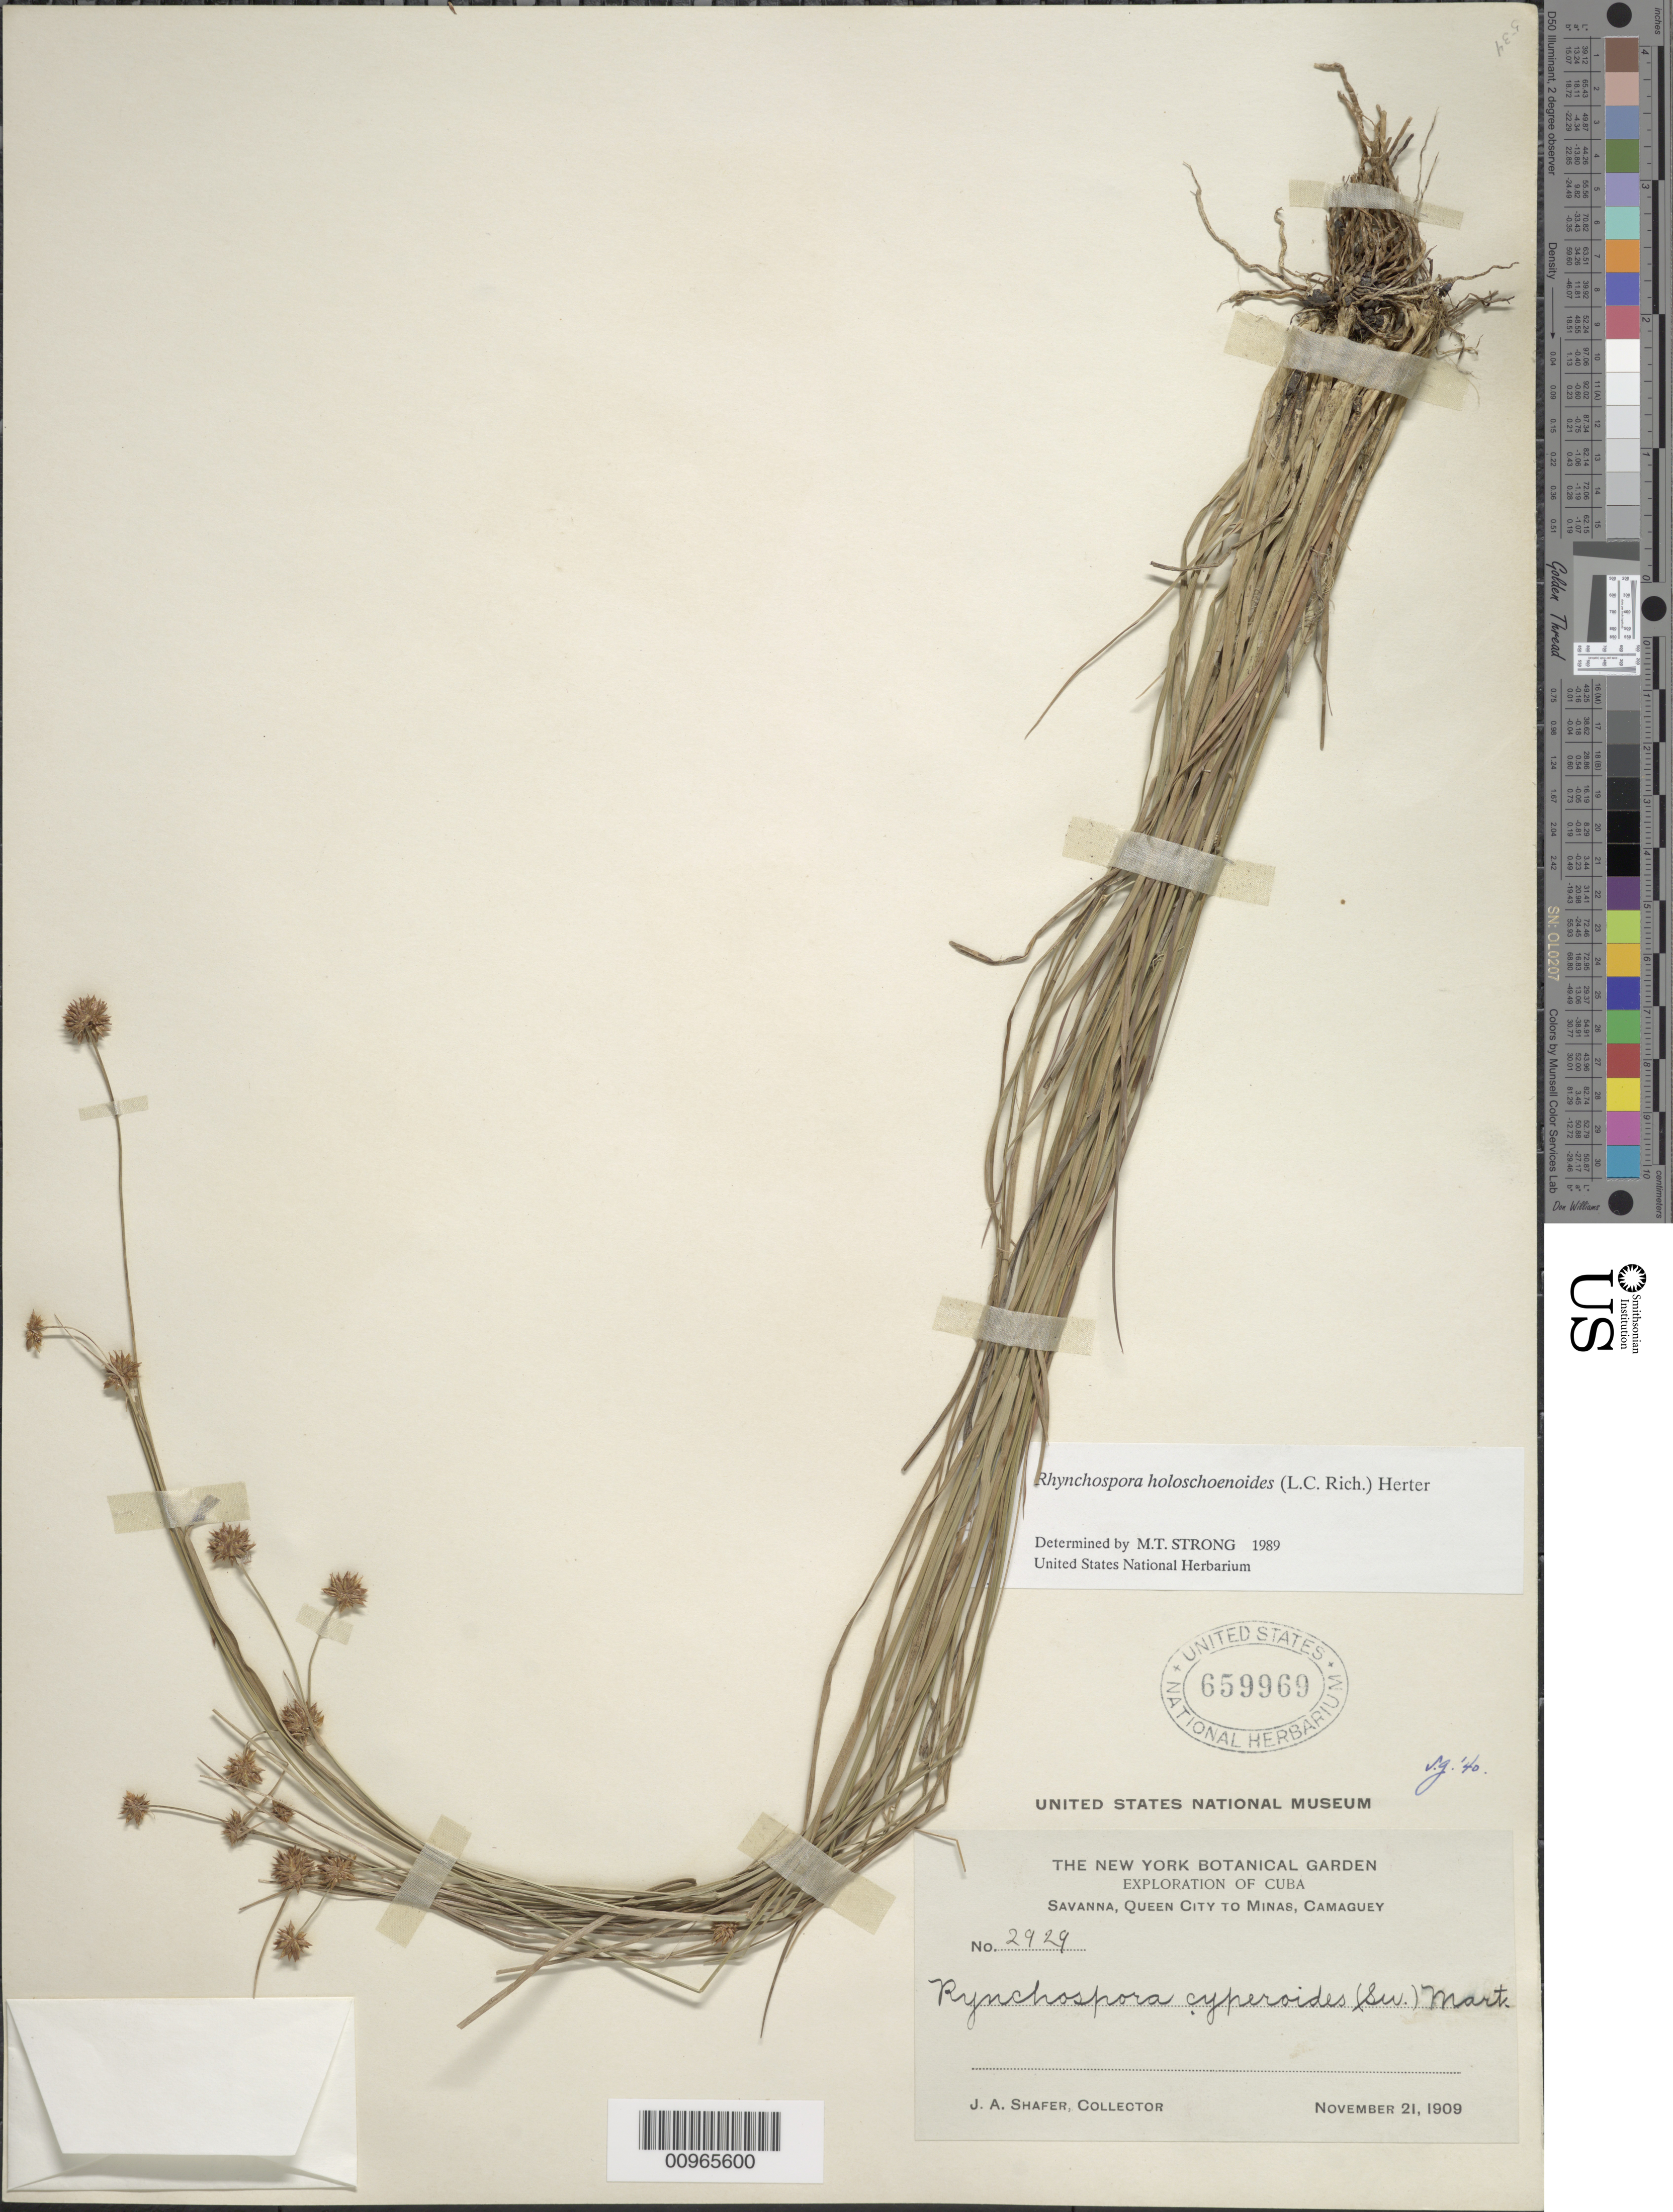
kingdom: Plantae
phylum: Tracheophyta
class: Liliopsida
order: Poales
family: Cyperaceae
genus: Rhynchospora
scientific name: Rhynchospora holoschoenoides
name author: (Rich.) Herter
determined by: Strong, M. T., (US), Smithsonian Institution - National Museum of Natural History (UNITED STATES)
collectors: J. A. Shafer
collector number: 2929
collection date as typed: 22 Nov 1909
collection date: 1909-11-22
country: Cuba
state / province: Camagüey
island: Cuba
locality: Savanna, Queen City to Minas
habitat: Savanna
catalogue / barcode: US 659969